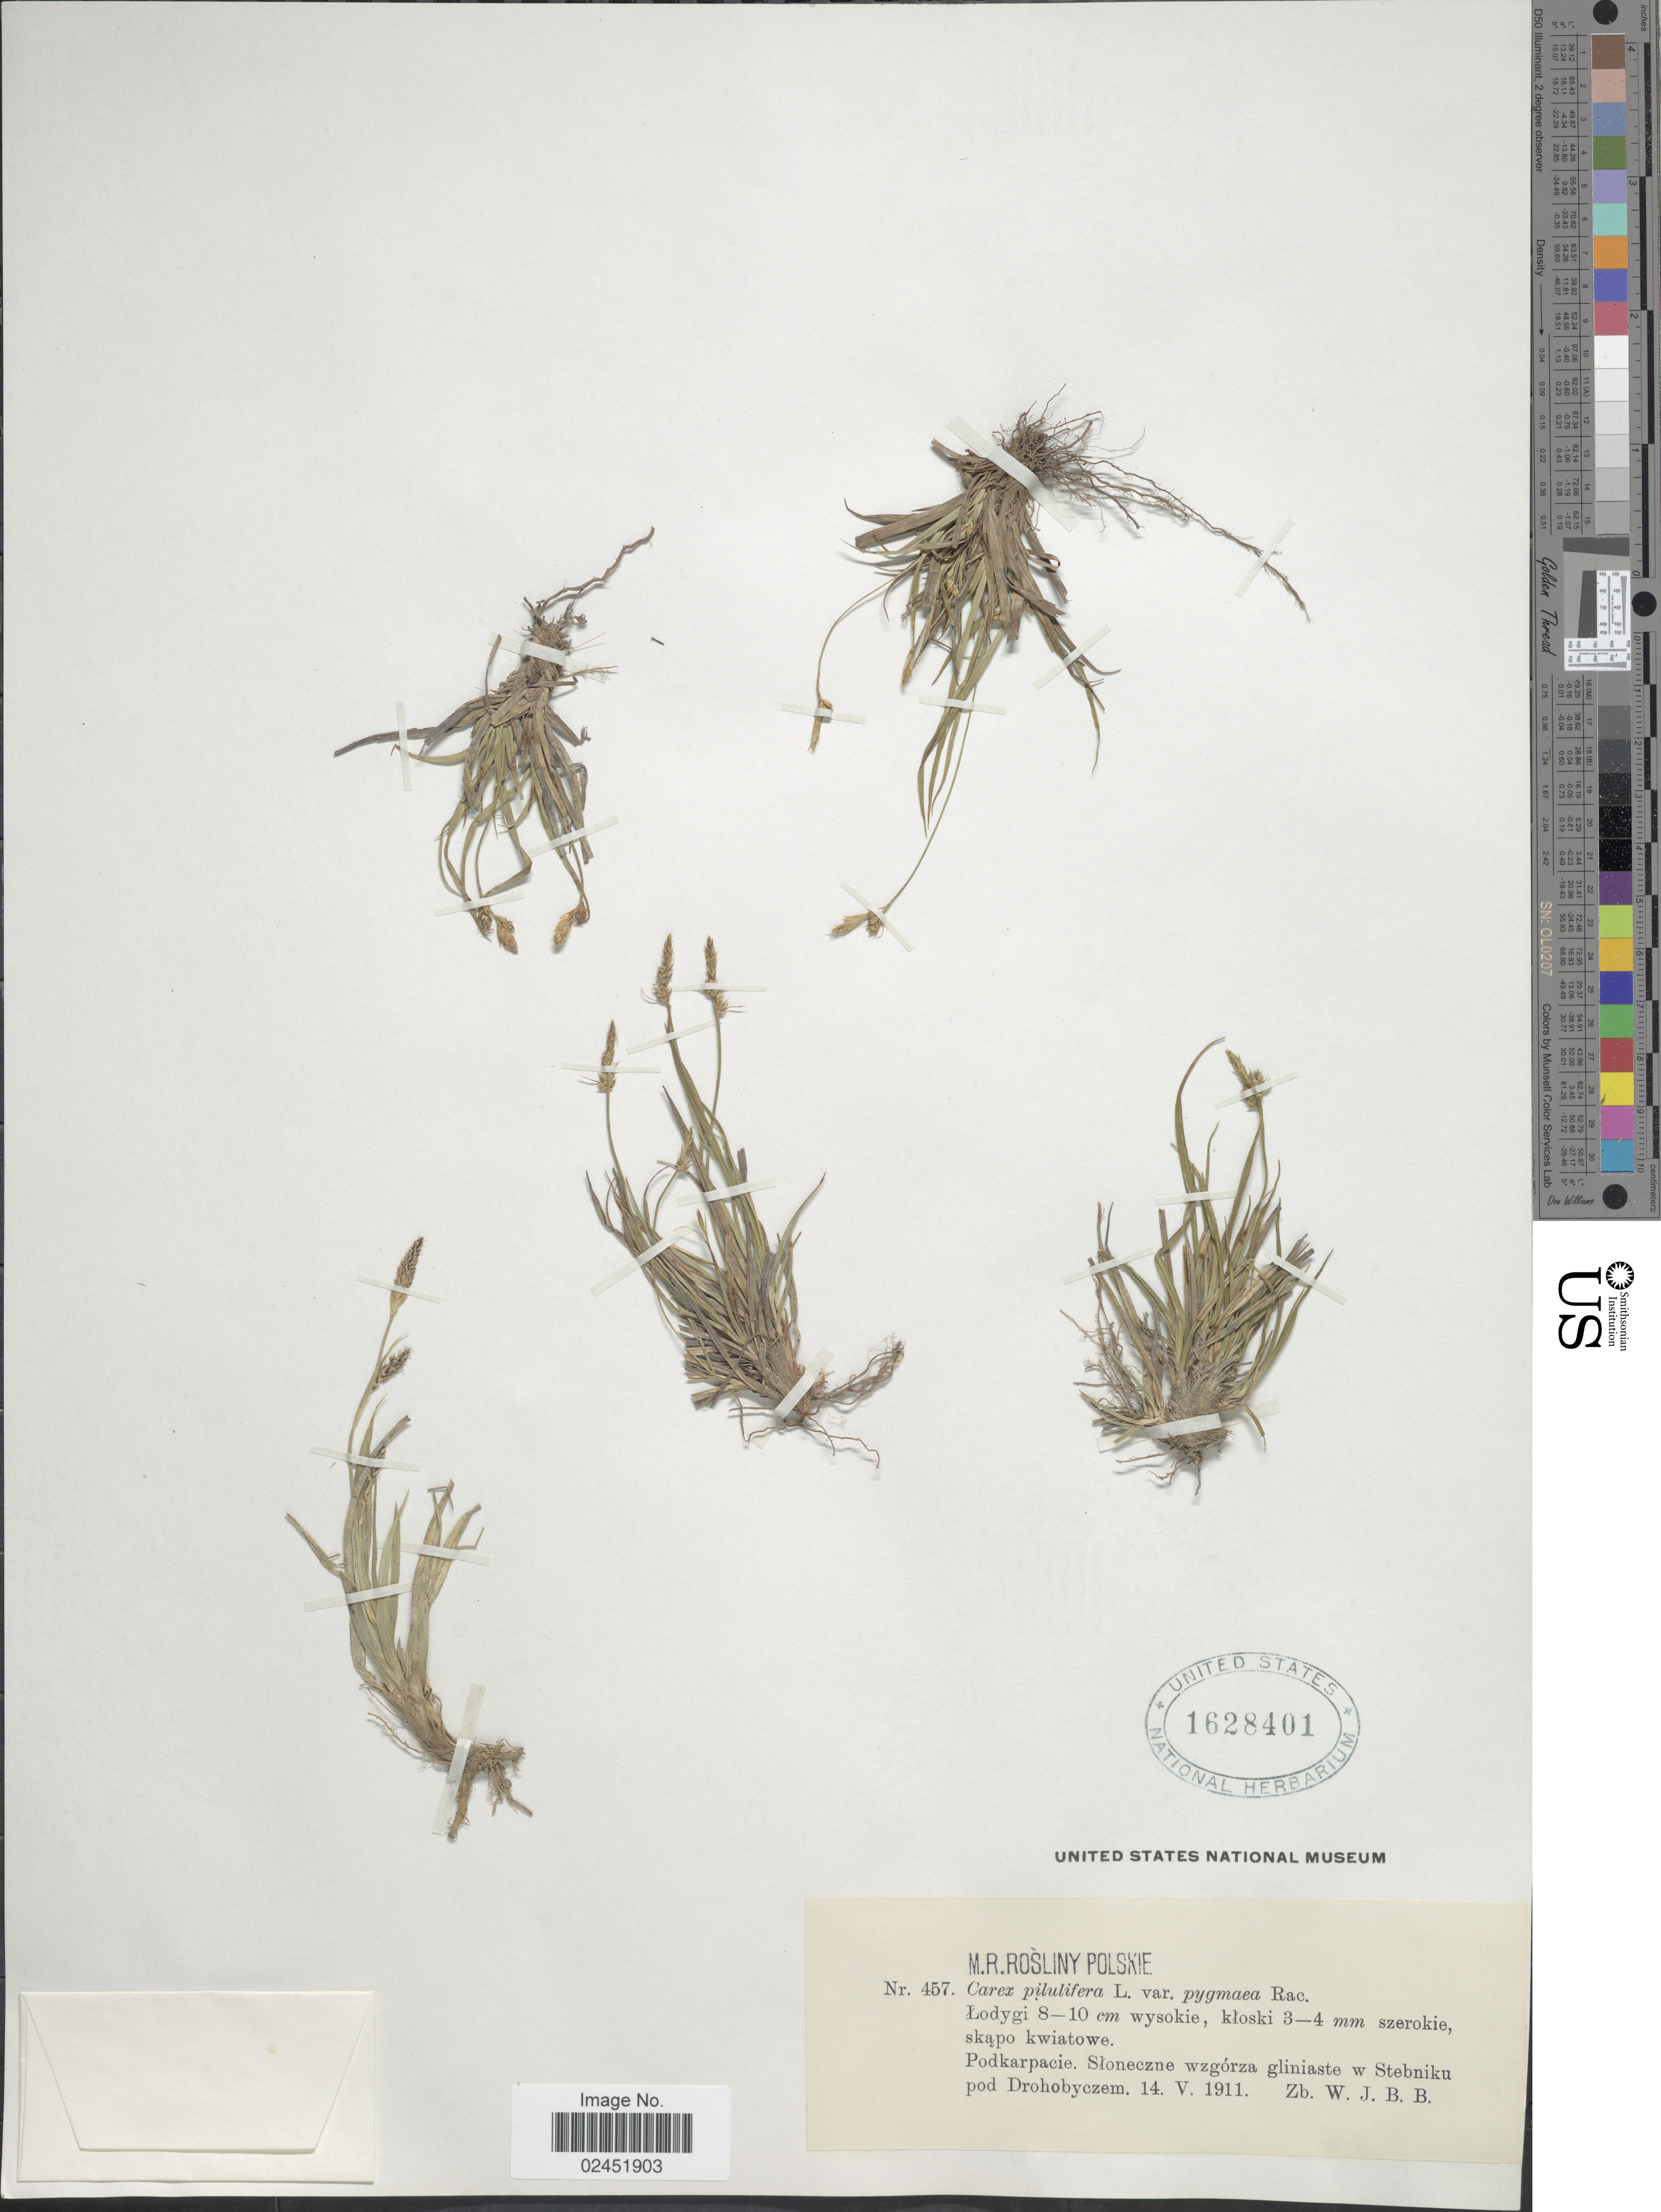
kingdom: Plantae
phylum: Tracheophyta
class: Liliopsida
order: Poales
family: Cyperaceae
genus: Carex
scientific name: Carex pilulifera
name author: L.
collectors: W. J. B. B.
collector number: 457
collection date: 1911-05-14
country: Poland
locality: Podkarpacie. Sloneczne wzgórza gliniaste w Stebniku pod Drohobyczem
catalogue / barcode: US 1628401